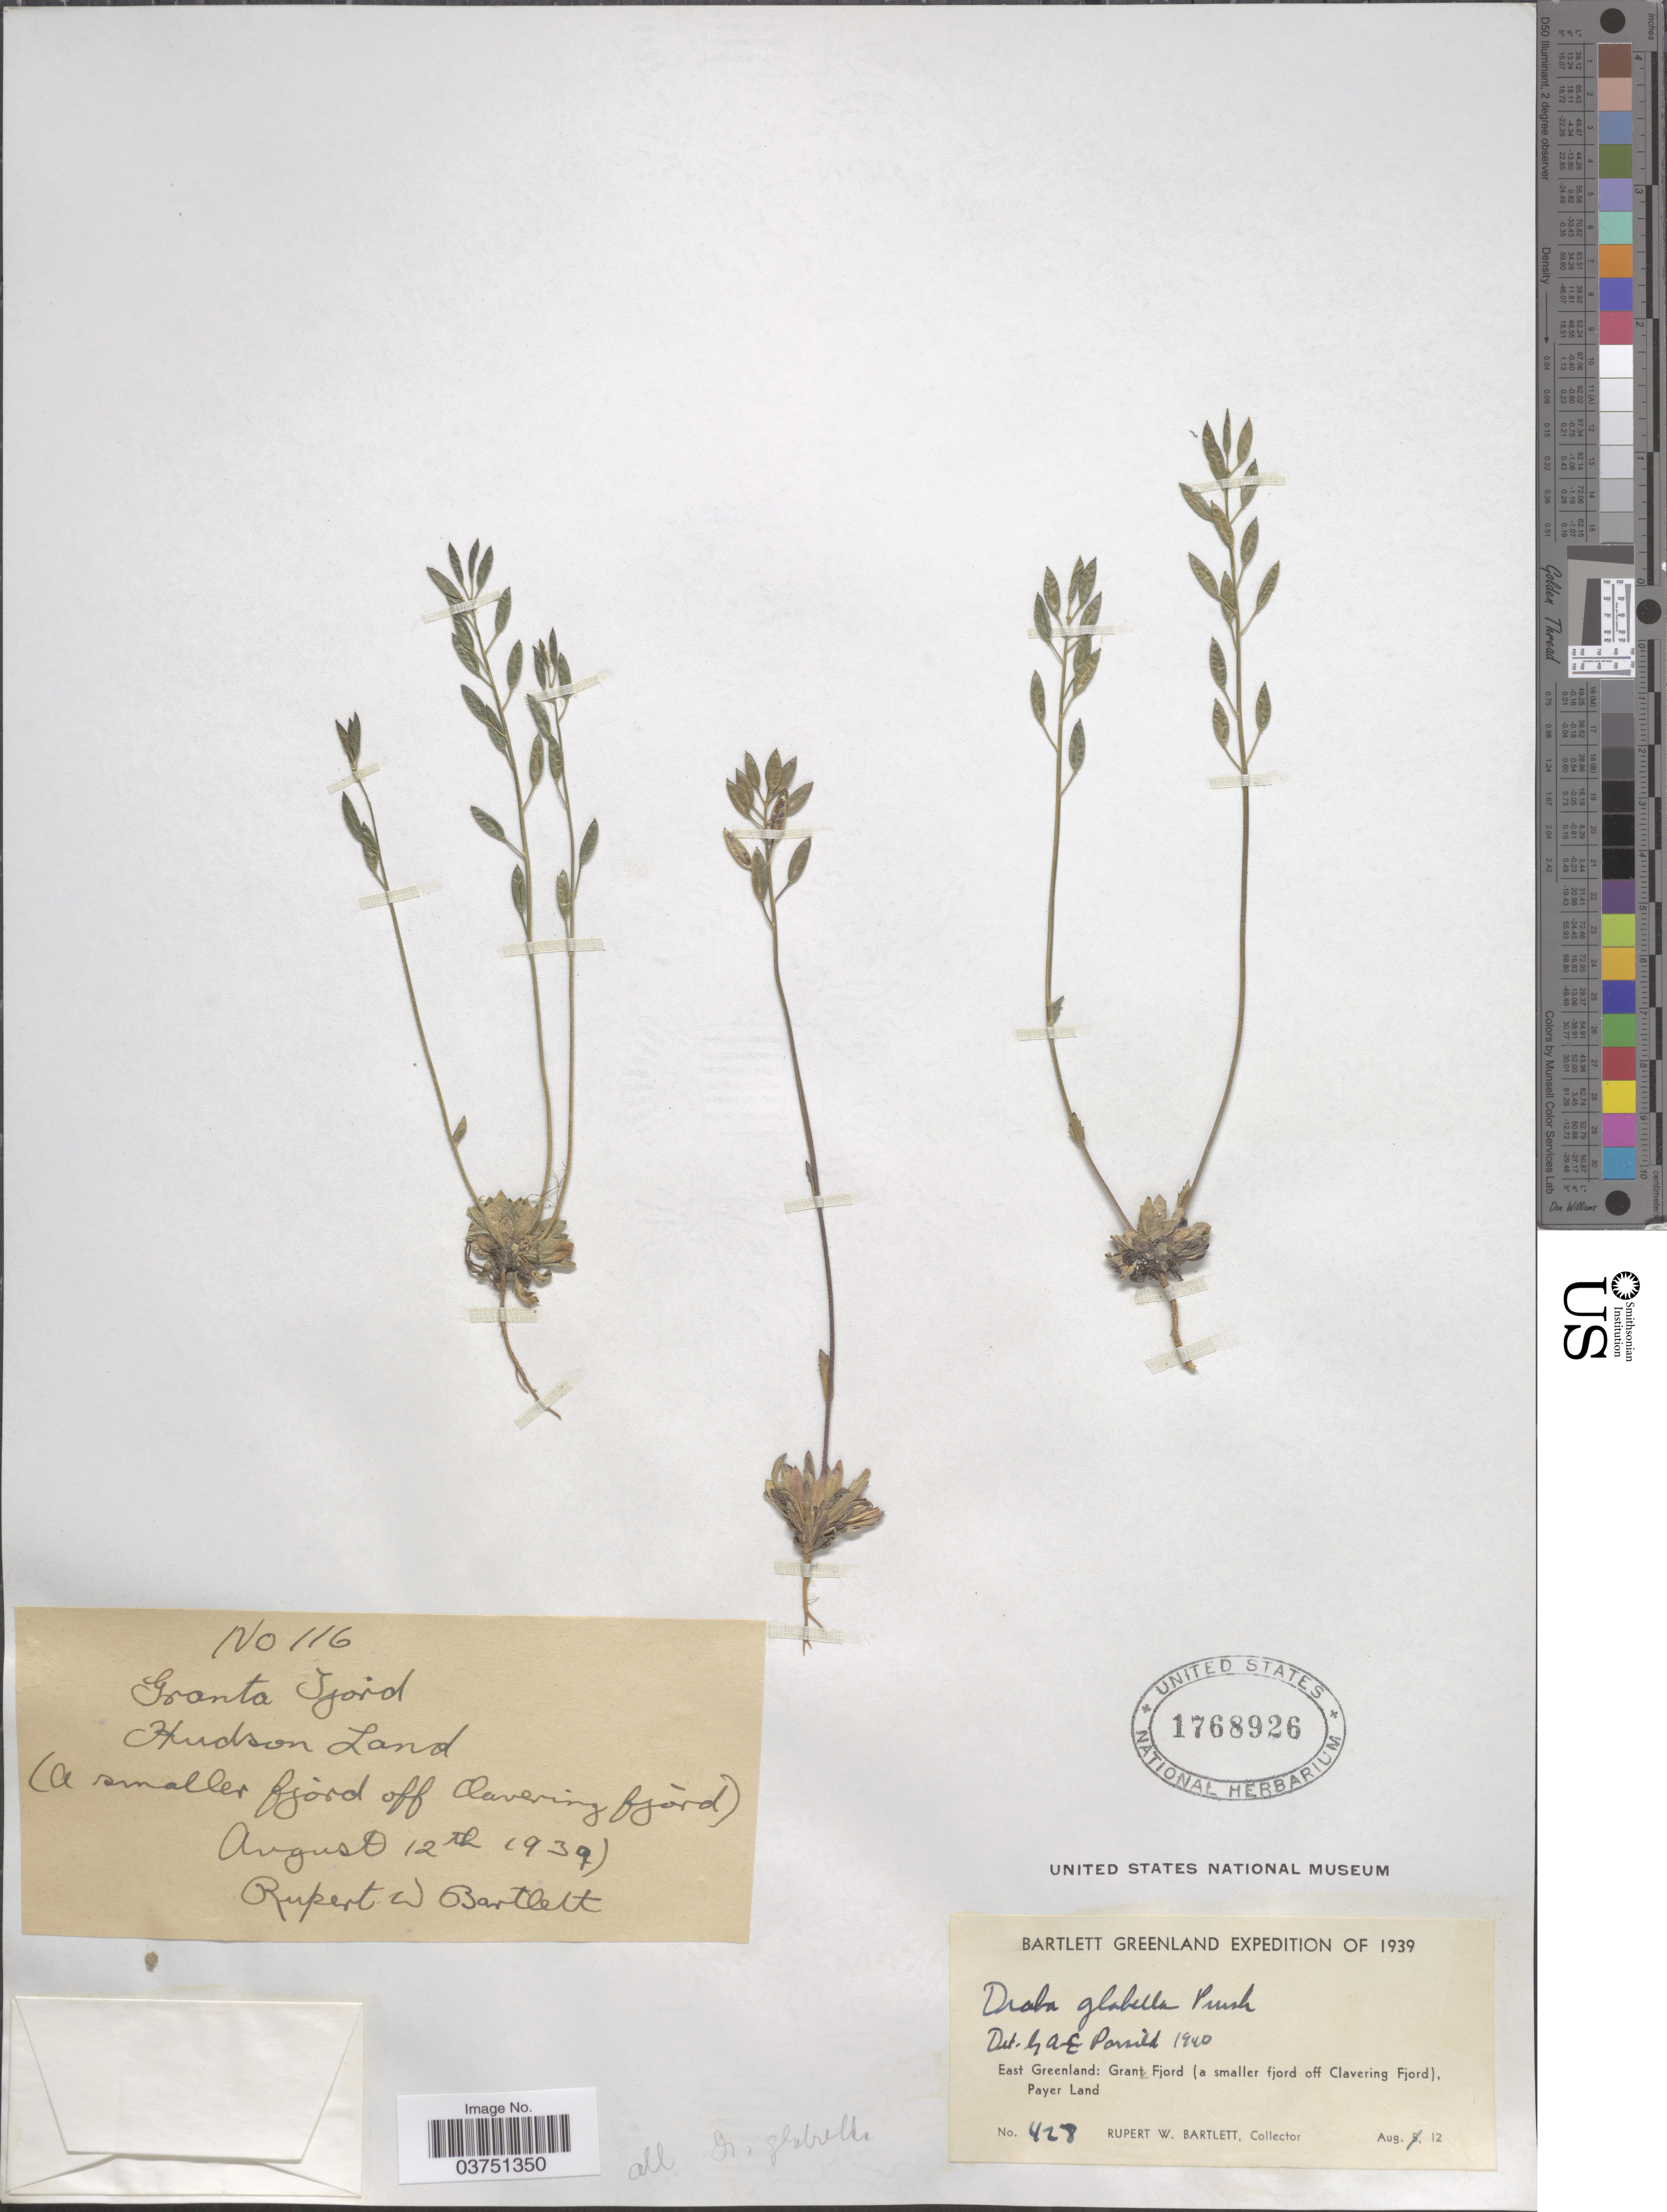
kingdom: Plantae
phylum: Tracheophyta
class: Magnoliopsida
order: Brassicales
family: Brassicaceae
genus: Draba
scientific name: Draba glabella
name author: Pursh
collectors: R. W. Bartlett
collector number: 428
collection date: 1939-08-12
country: Greenland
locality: East Greenland: Grant Fjord ( a smaller fjord off Clavering Fjord), Payer Land.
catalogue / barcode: US 1768926